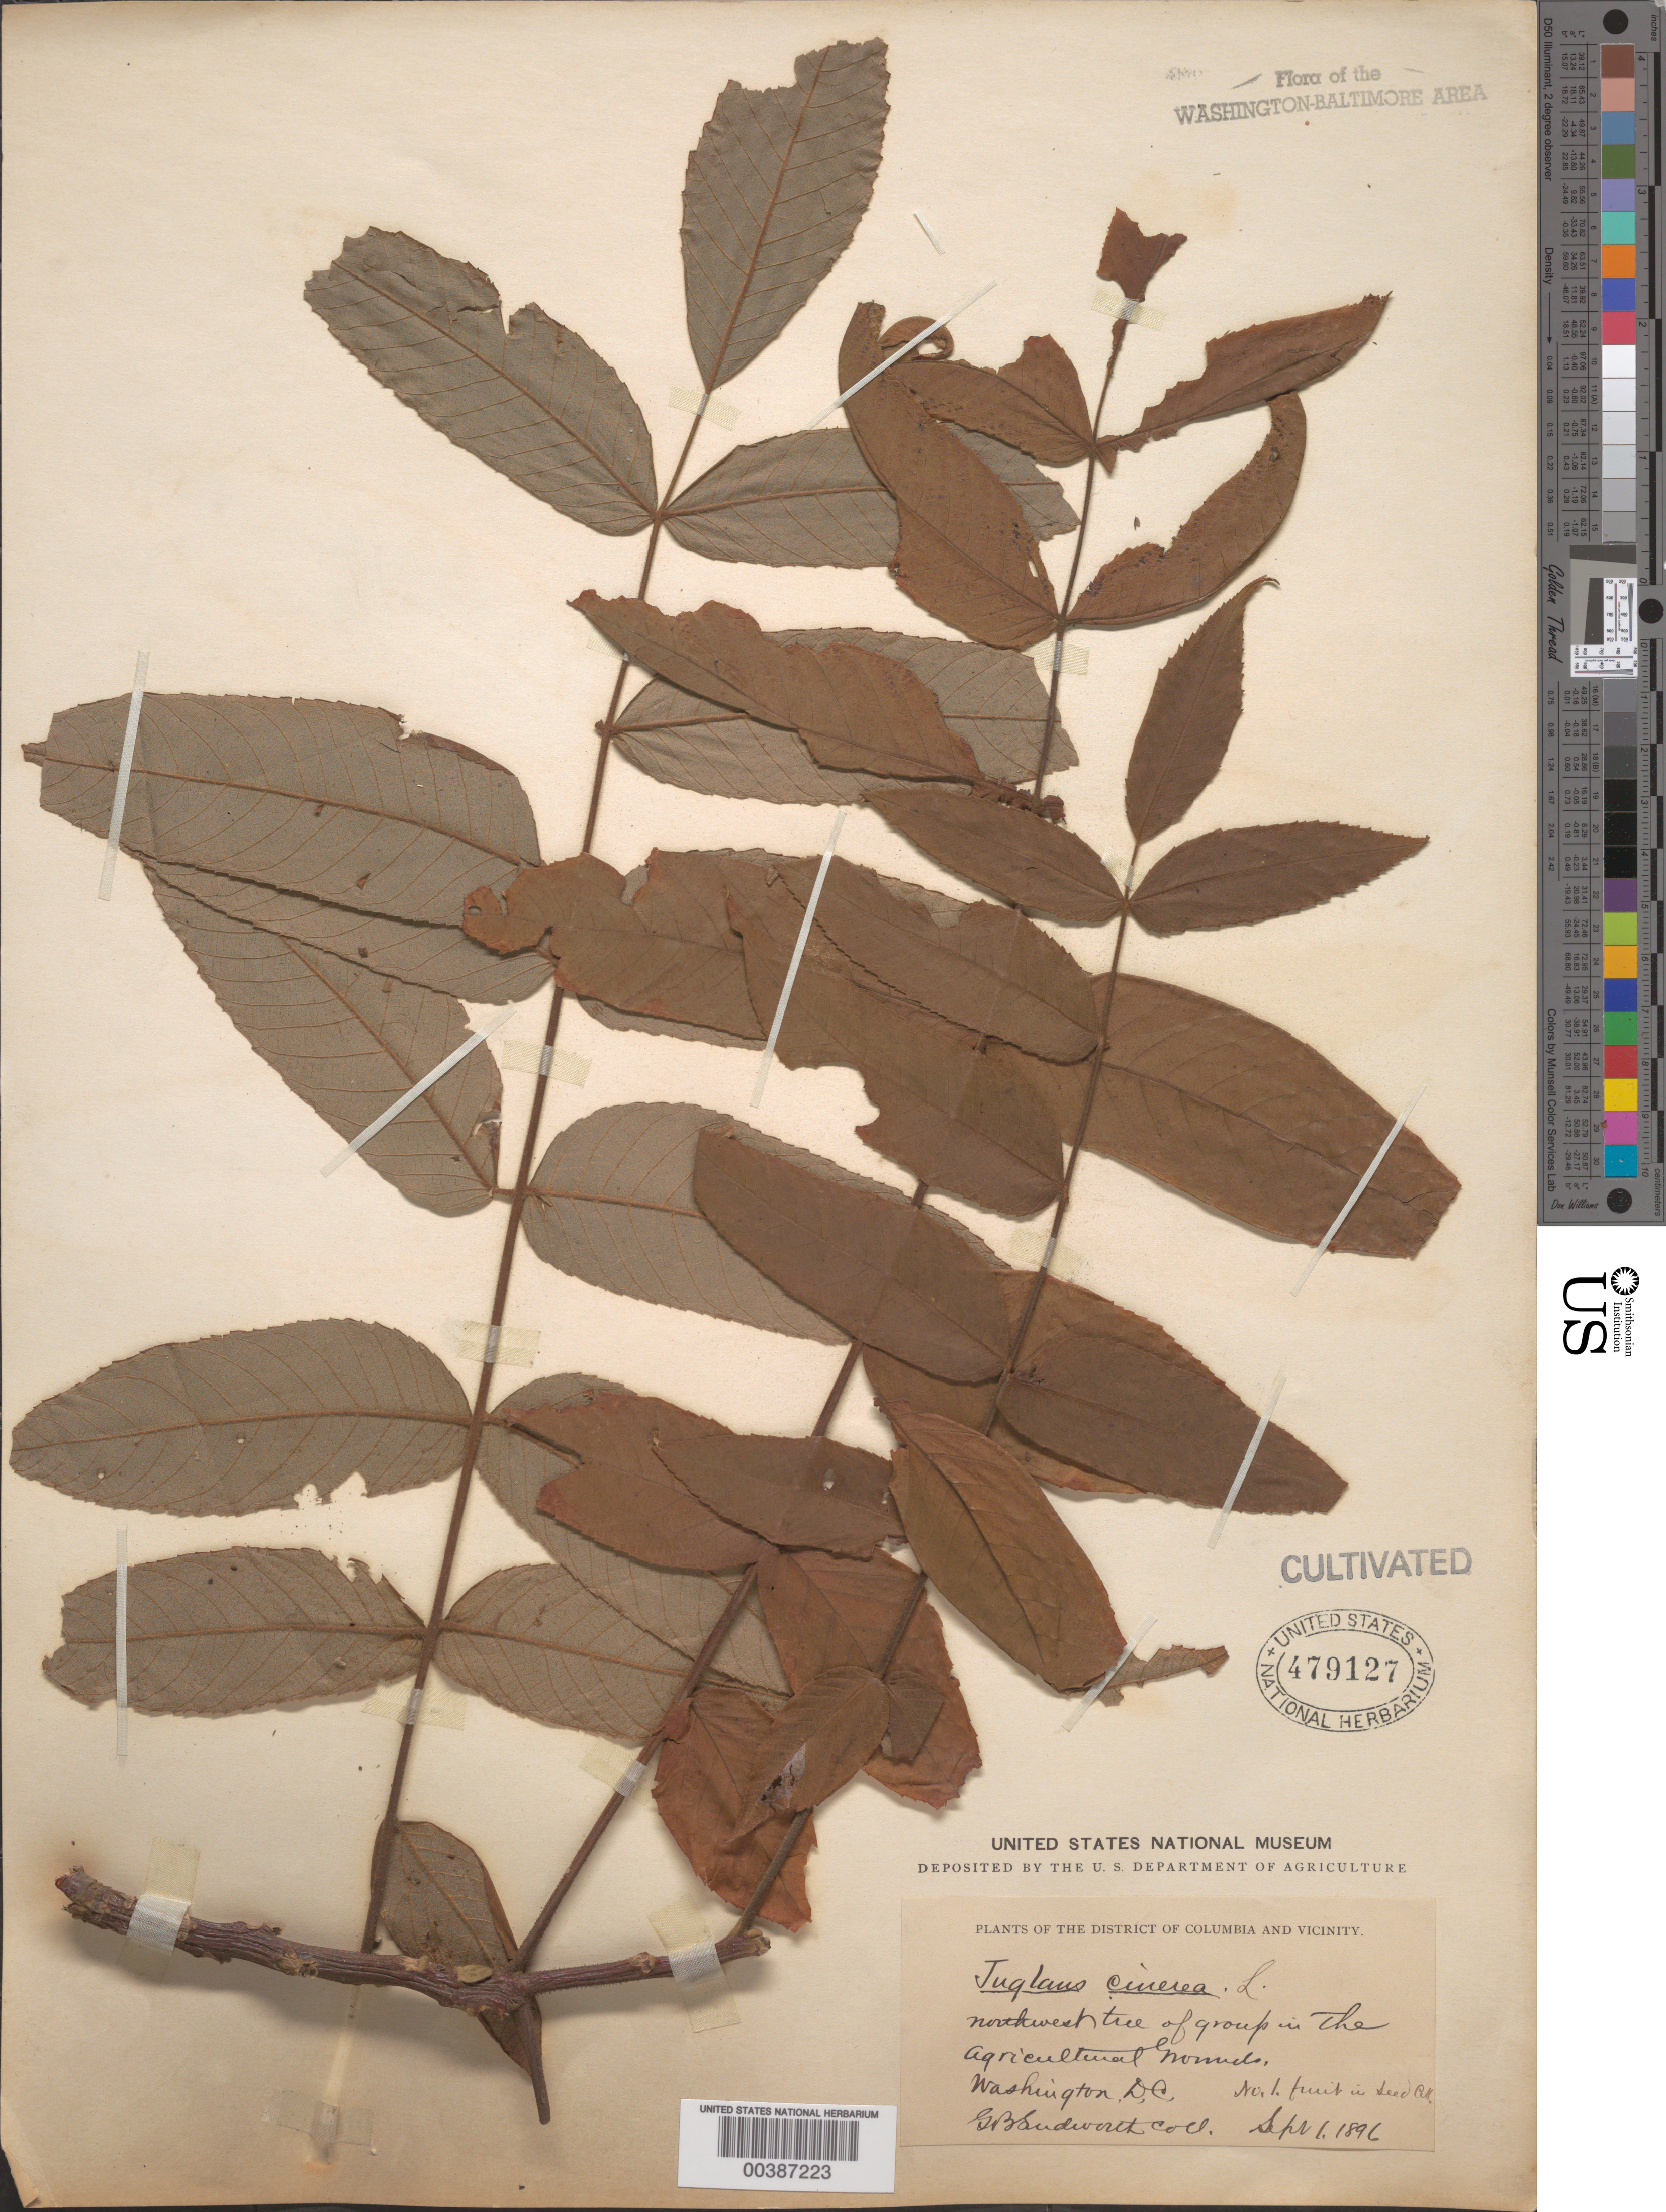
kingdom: Plantae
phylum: Tracheophyta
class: Magnoliopsida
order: Fagales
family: Juglandaceae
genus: Juglans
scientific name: Juglans cinerea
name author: L.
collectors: G. B. Sudworth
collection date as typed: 01 Sep 1896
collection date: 1896-09-01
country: United States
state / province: District of Columbia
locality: Agriculture grounds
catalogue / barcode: US 479127